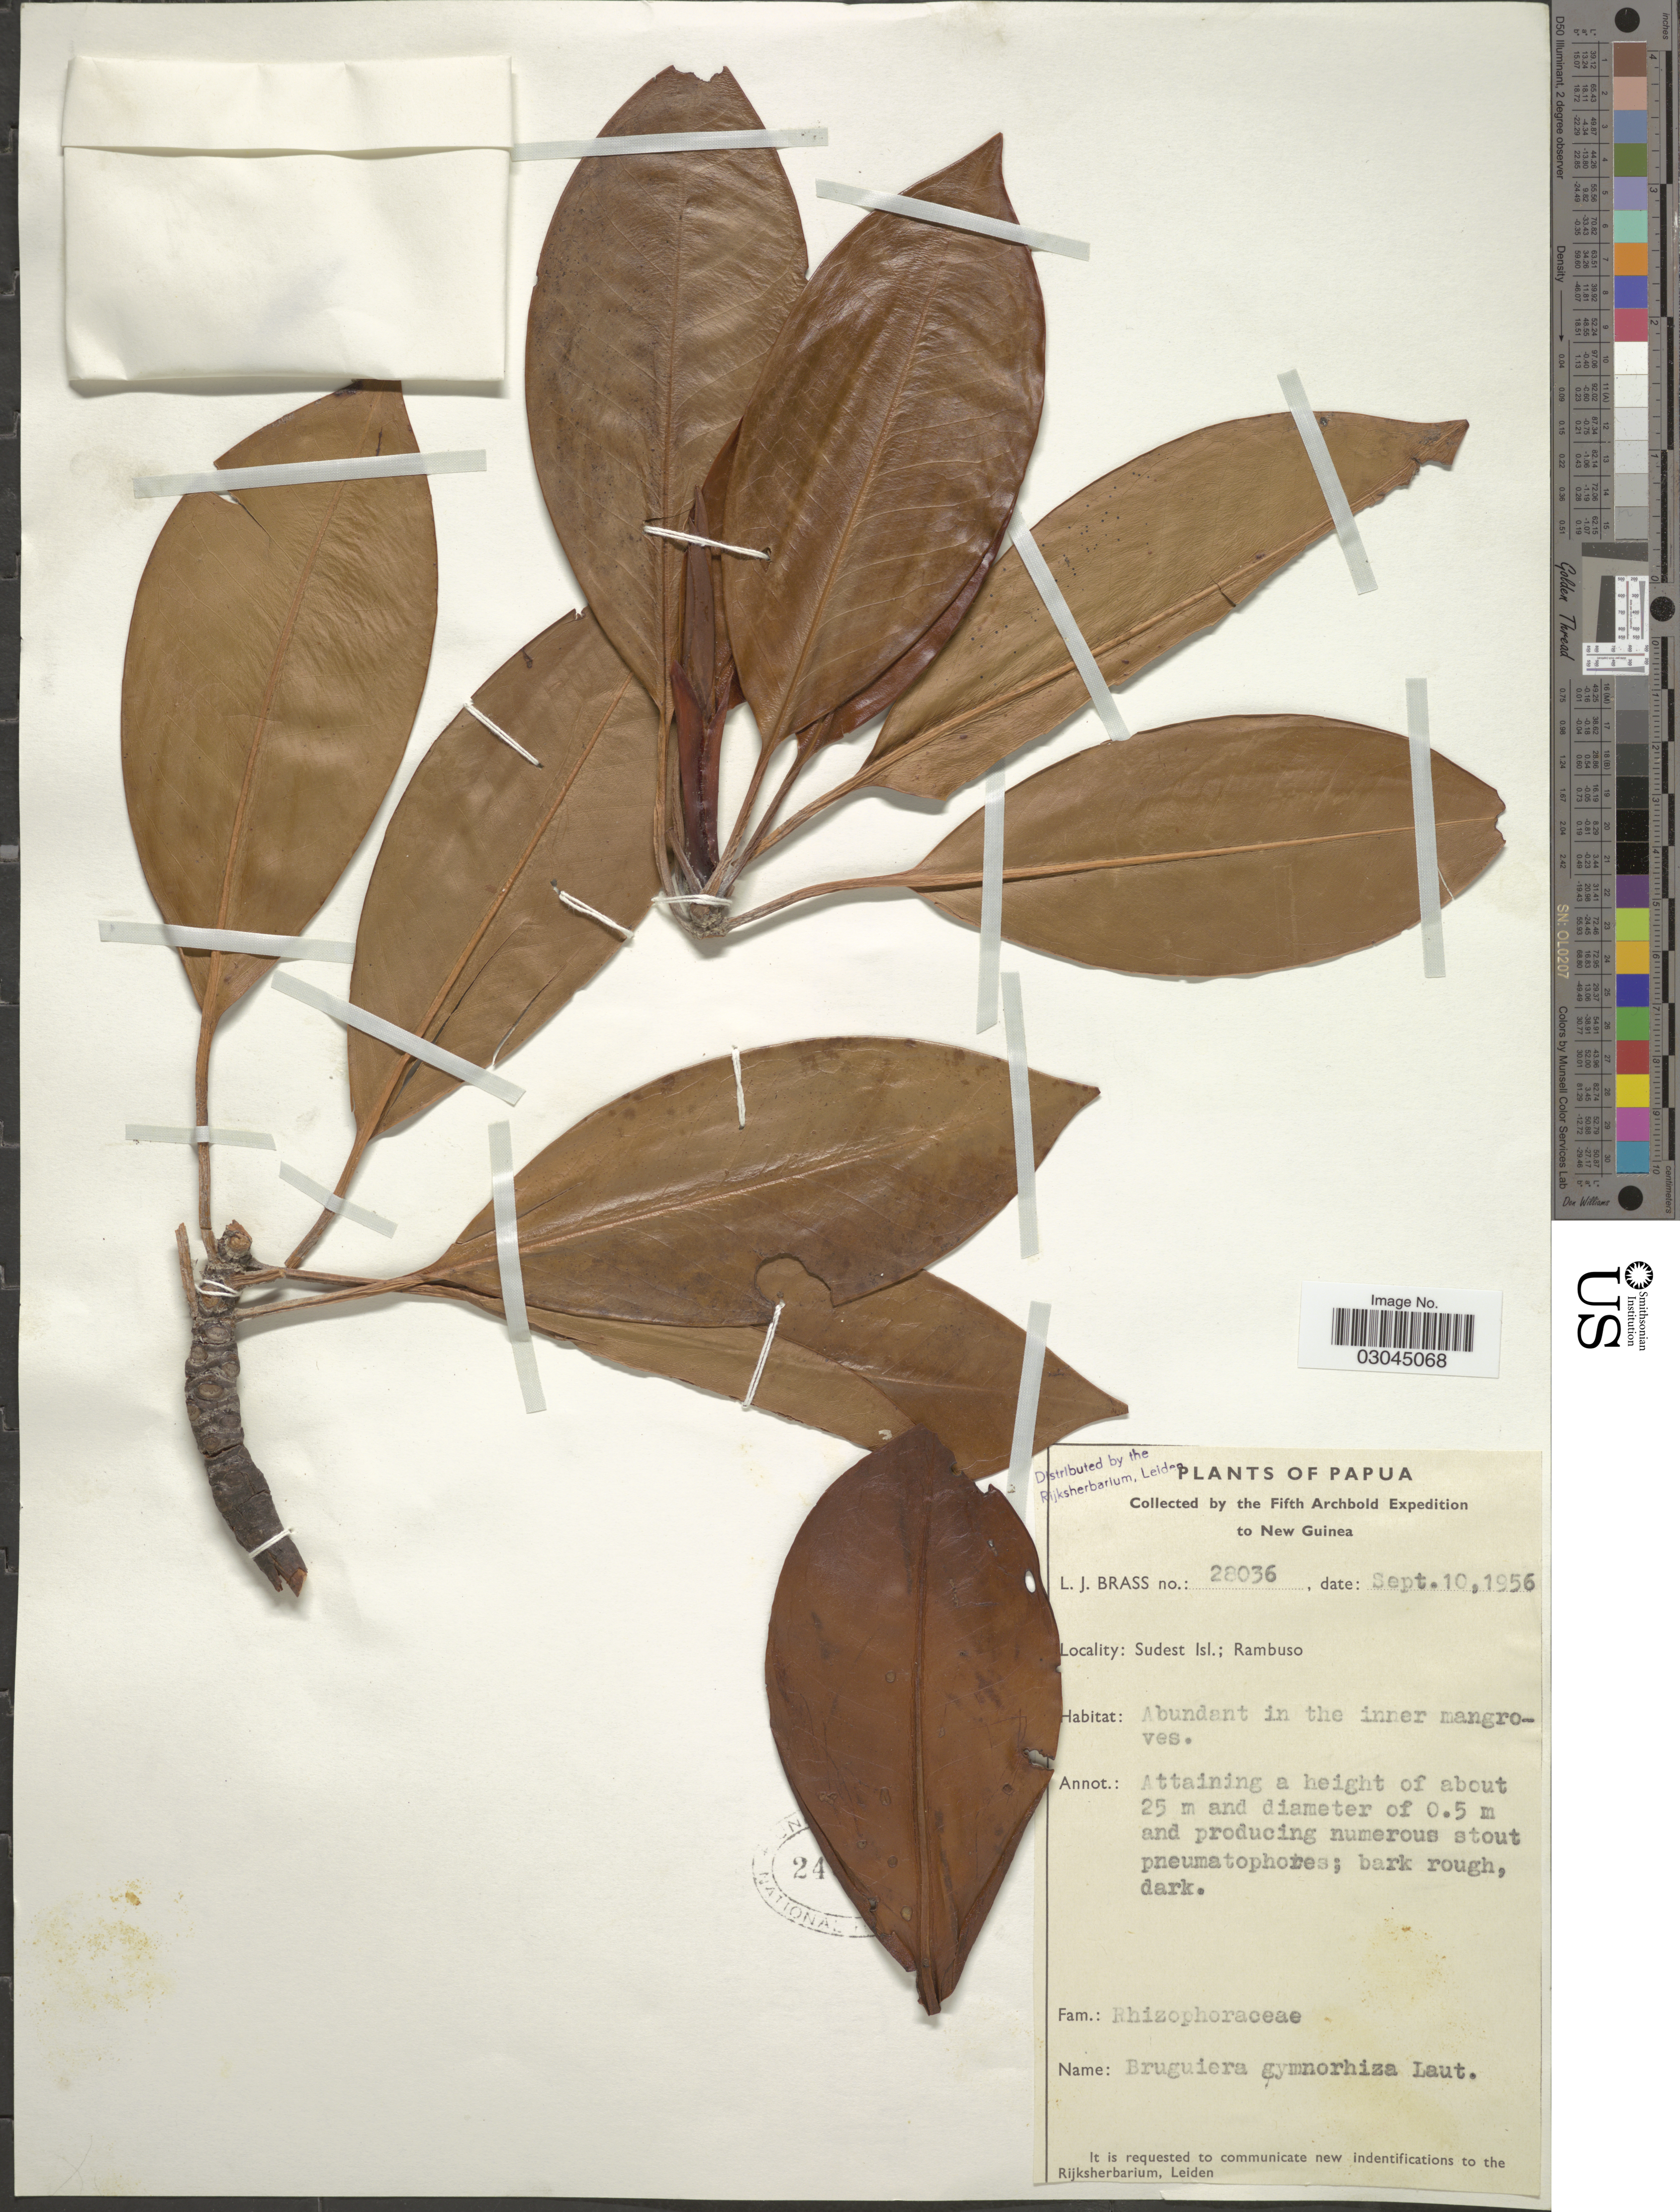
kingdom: Plantae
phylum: Tracheophyta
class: Magnoliopsida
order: Malpighiales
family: Rhizophoraceae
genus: Bruguiera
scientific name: Bruguiera gymnorhiza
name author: (L.) Savigny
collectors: L. J. Brass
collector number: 28036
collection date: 1956-09-10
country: Papua New Guinea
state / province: Milne Bay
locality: Papua, Sudest Isl.; Rambuso.